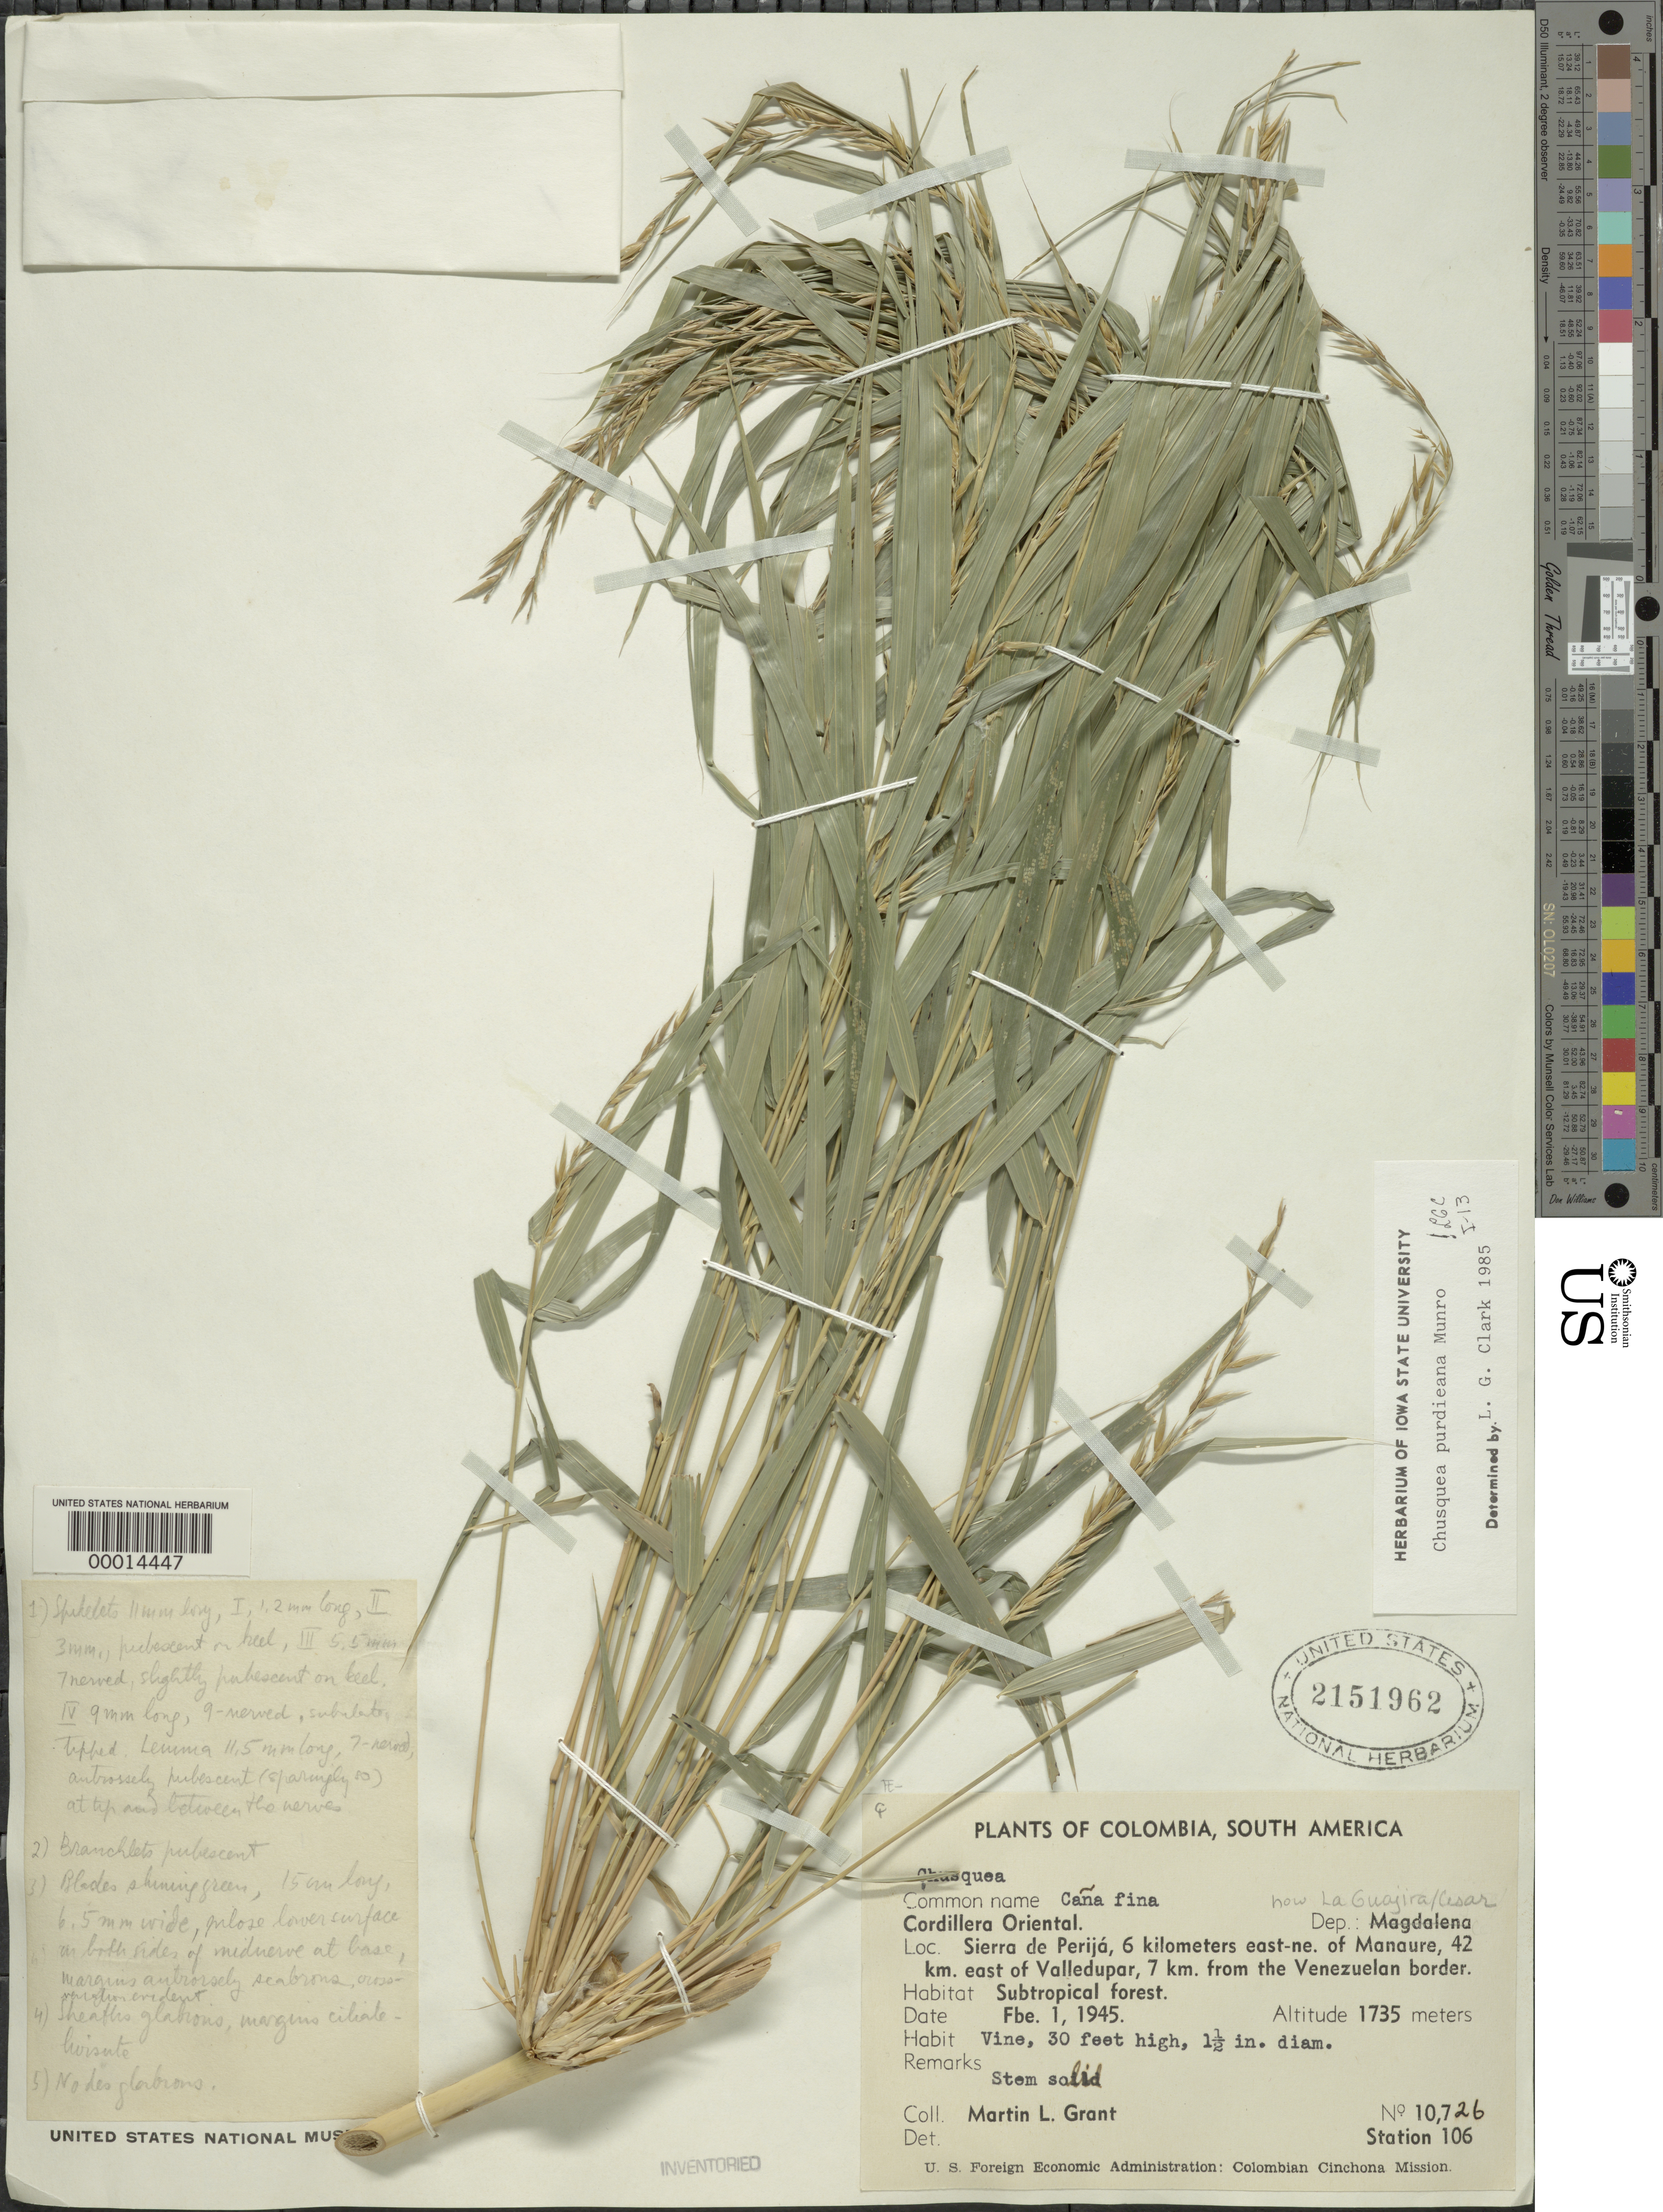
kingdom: Plantae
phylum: Tracheophyta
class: Liliopsida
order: Poales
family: Poaceae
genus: Chusquea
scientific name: Chusquea purdieana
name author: Munro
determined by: Clark, Lynn G., (ISC), Iowa State University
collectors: M. L. Grant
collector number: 10726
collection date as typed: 01 Feb 1945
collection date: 1945-02-01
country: Colombia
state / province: Magdalena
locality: Sierra de Perija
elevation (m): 1735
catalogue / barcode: US 2151962